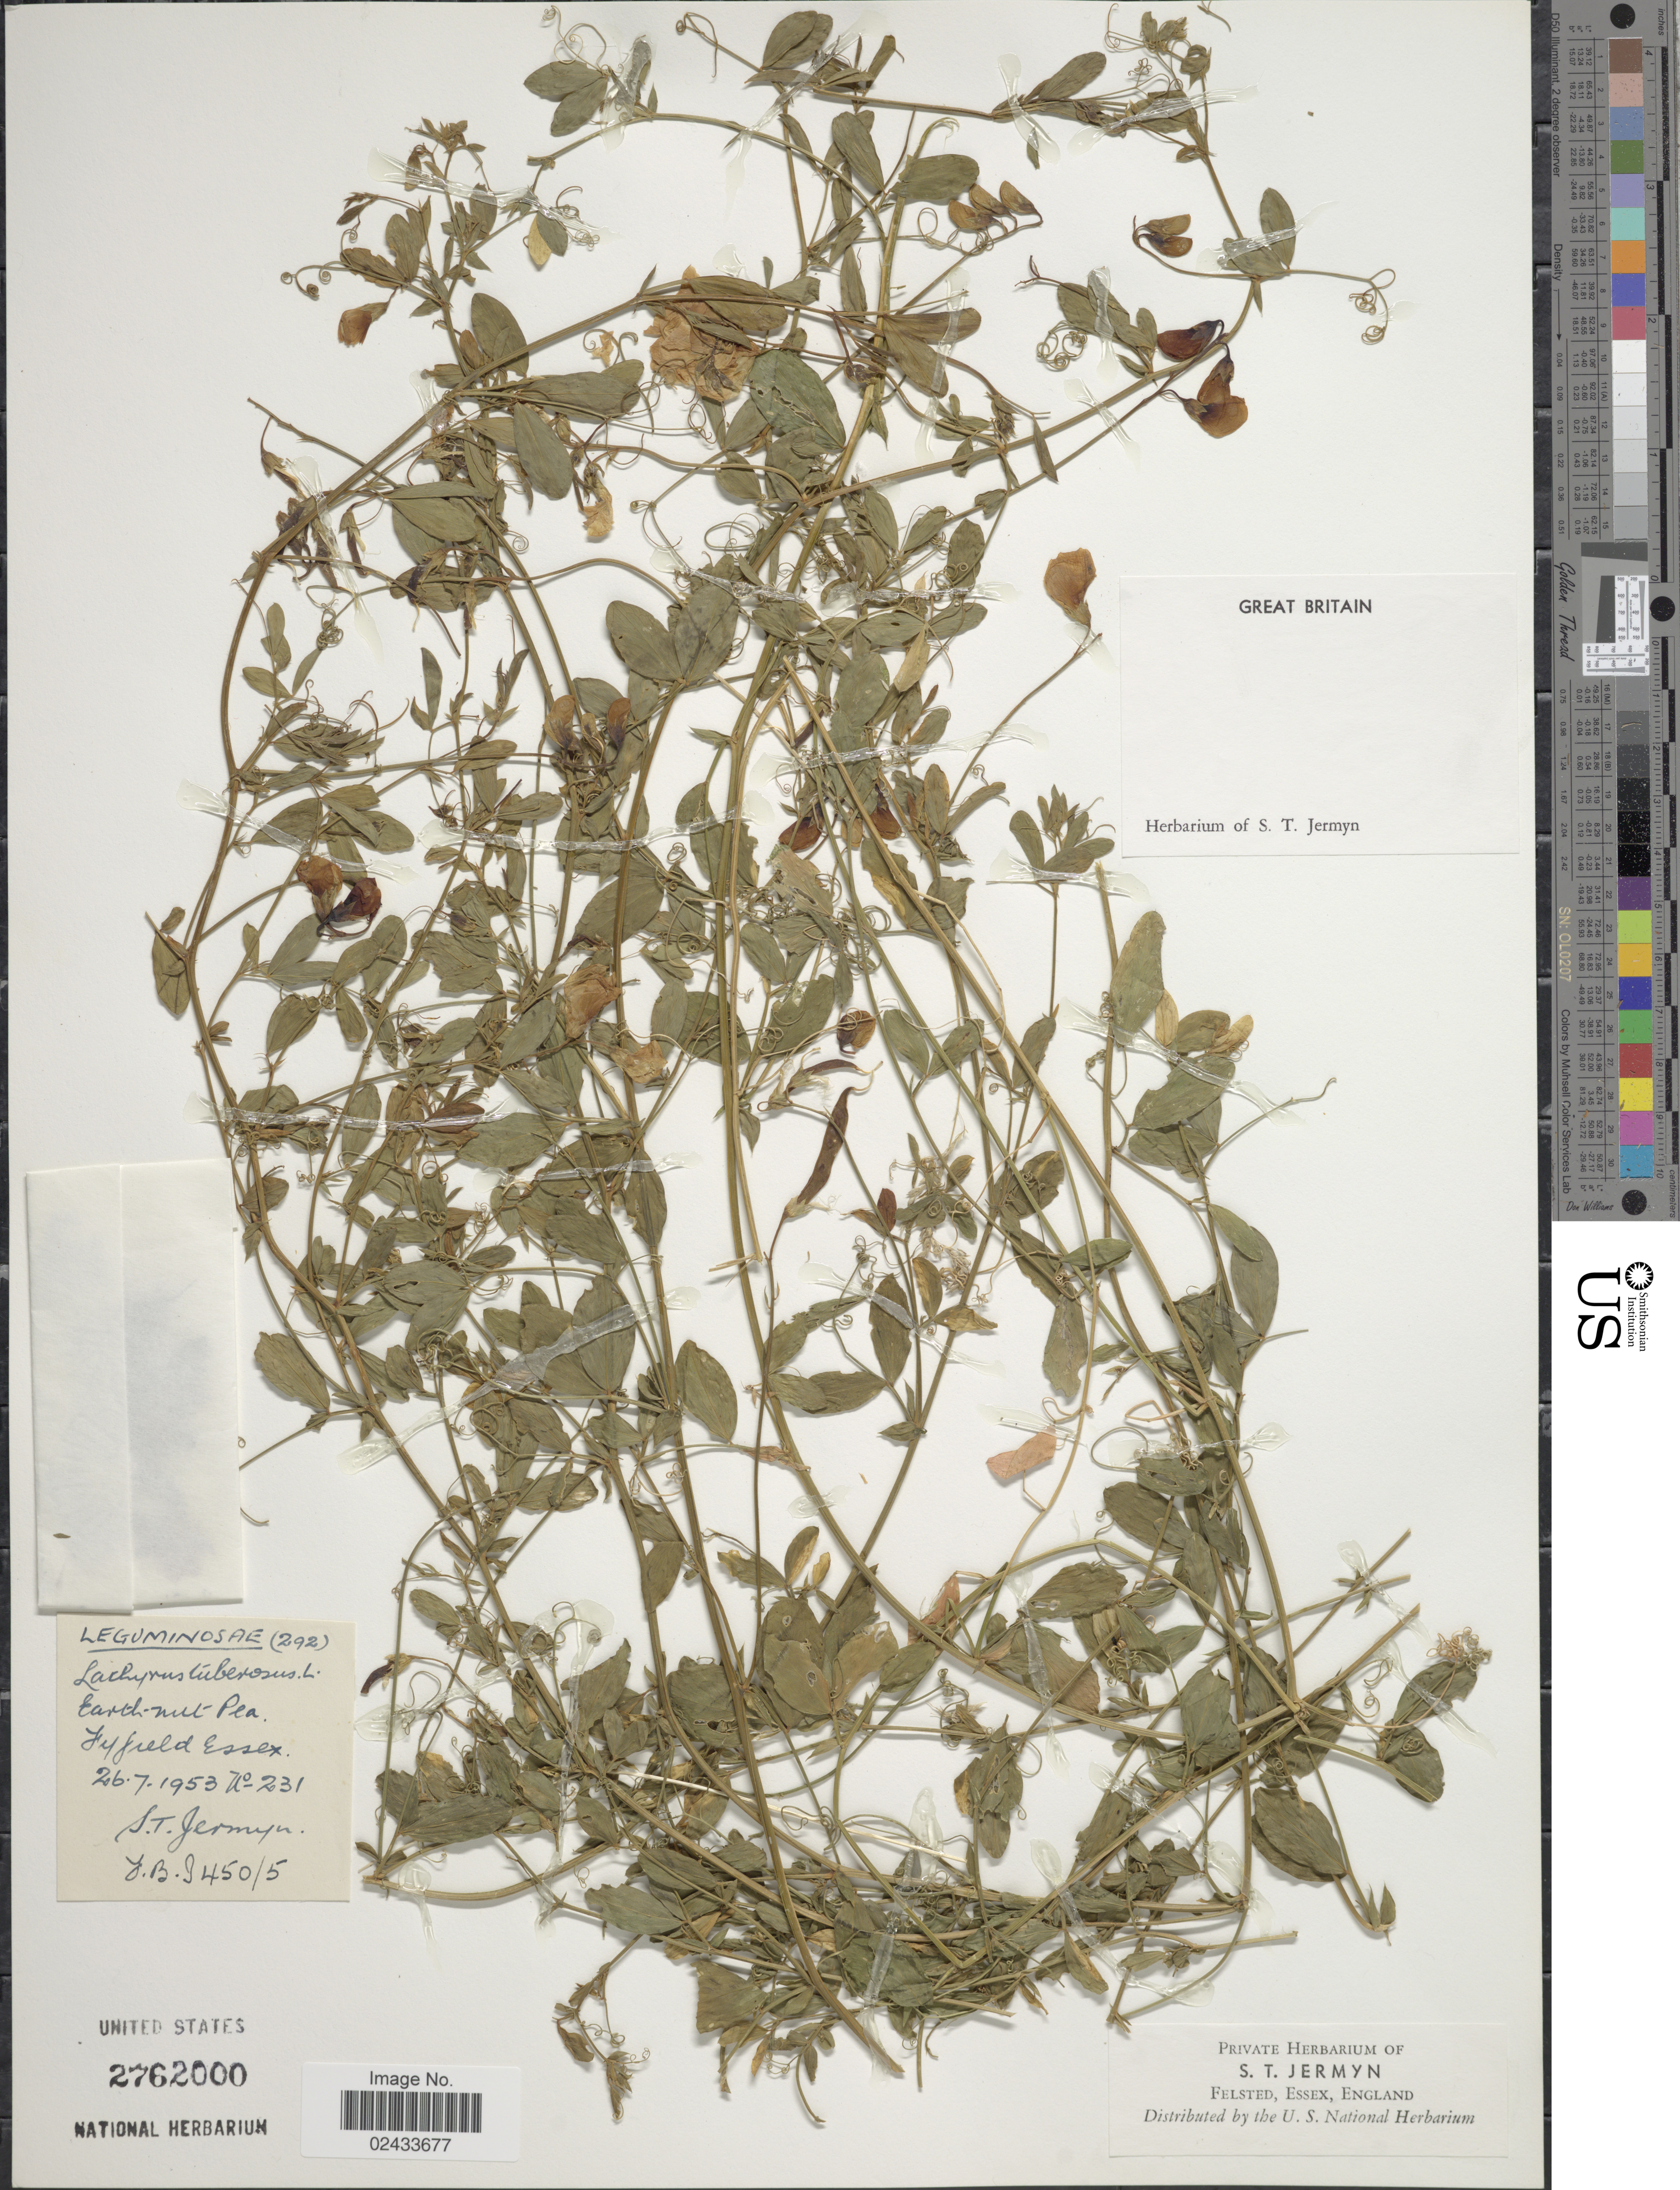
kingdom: Plantae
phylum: Tracheophyta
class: Magnoliopsida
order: Fabales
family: Fabaceae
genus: Lathyrus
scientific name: Lathyrus tuberosus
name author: L.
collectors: S. Jermyn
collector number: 231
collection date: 1953-07-26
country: United Kingdom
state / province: England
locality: Great Britain, Fyfield, Essex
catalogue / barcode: US 2762000